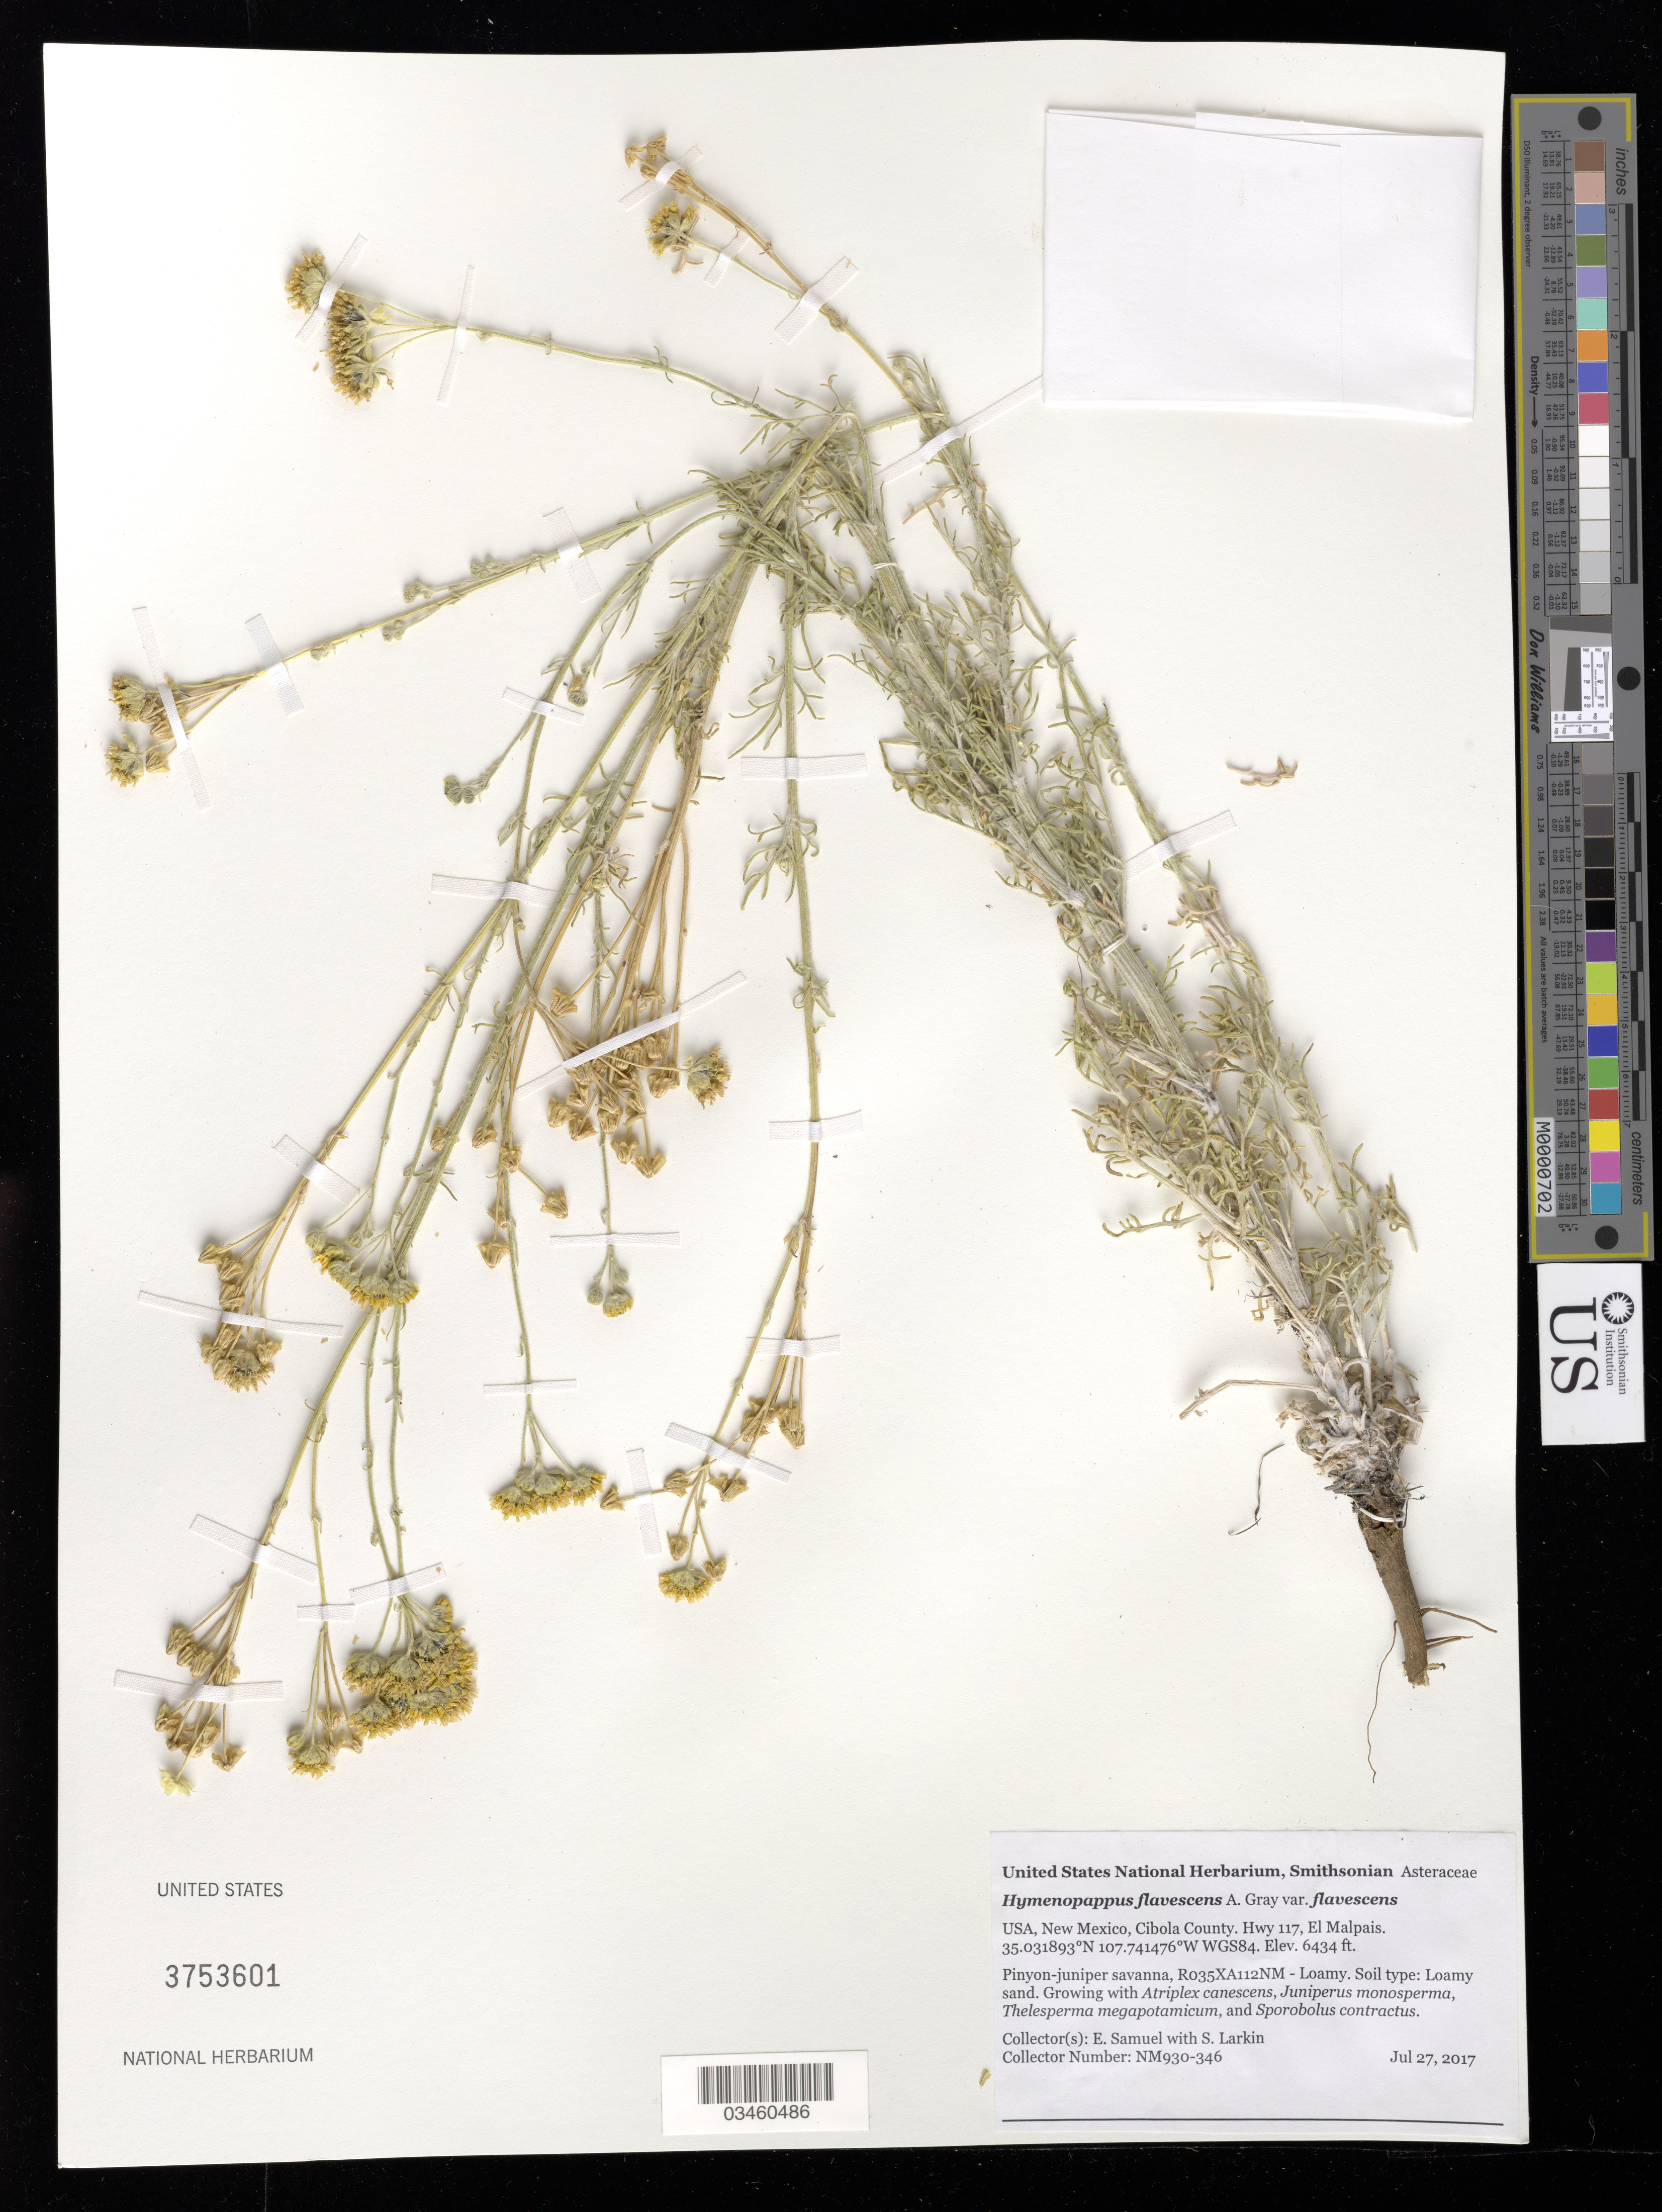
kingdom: Plantae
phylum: Tracheophyta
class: Magnoliopsida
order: Asterales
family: Asteraceae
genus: Hymenopappus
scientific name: Hymenopappus flavescens var. flavescens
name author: A. Gray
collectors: E. Samuel & S. Larkin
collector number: NM930-346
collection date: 2017-07-27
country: United States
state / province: New Mexico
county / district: Cibola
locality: BLM, El Malpais, Hwy 117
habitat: R035XA112NM - Loamy sand. Pinyon-juniper savanna.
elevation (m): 1961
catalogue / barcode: US 3753601